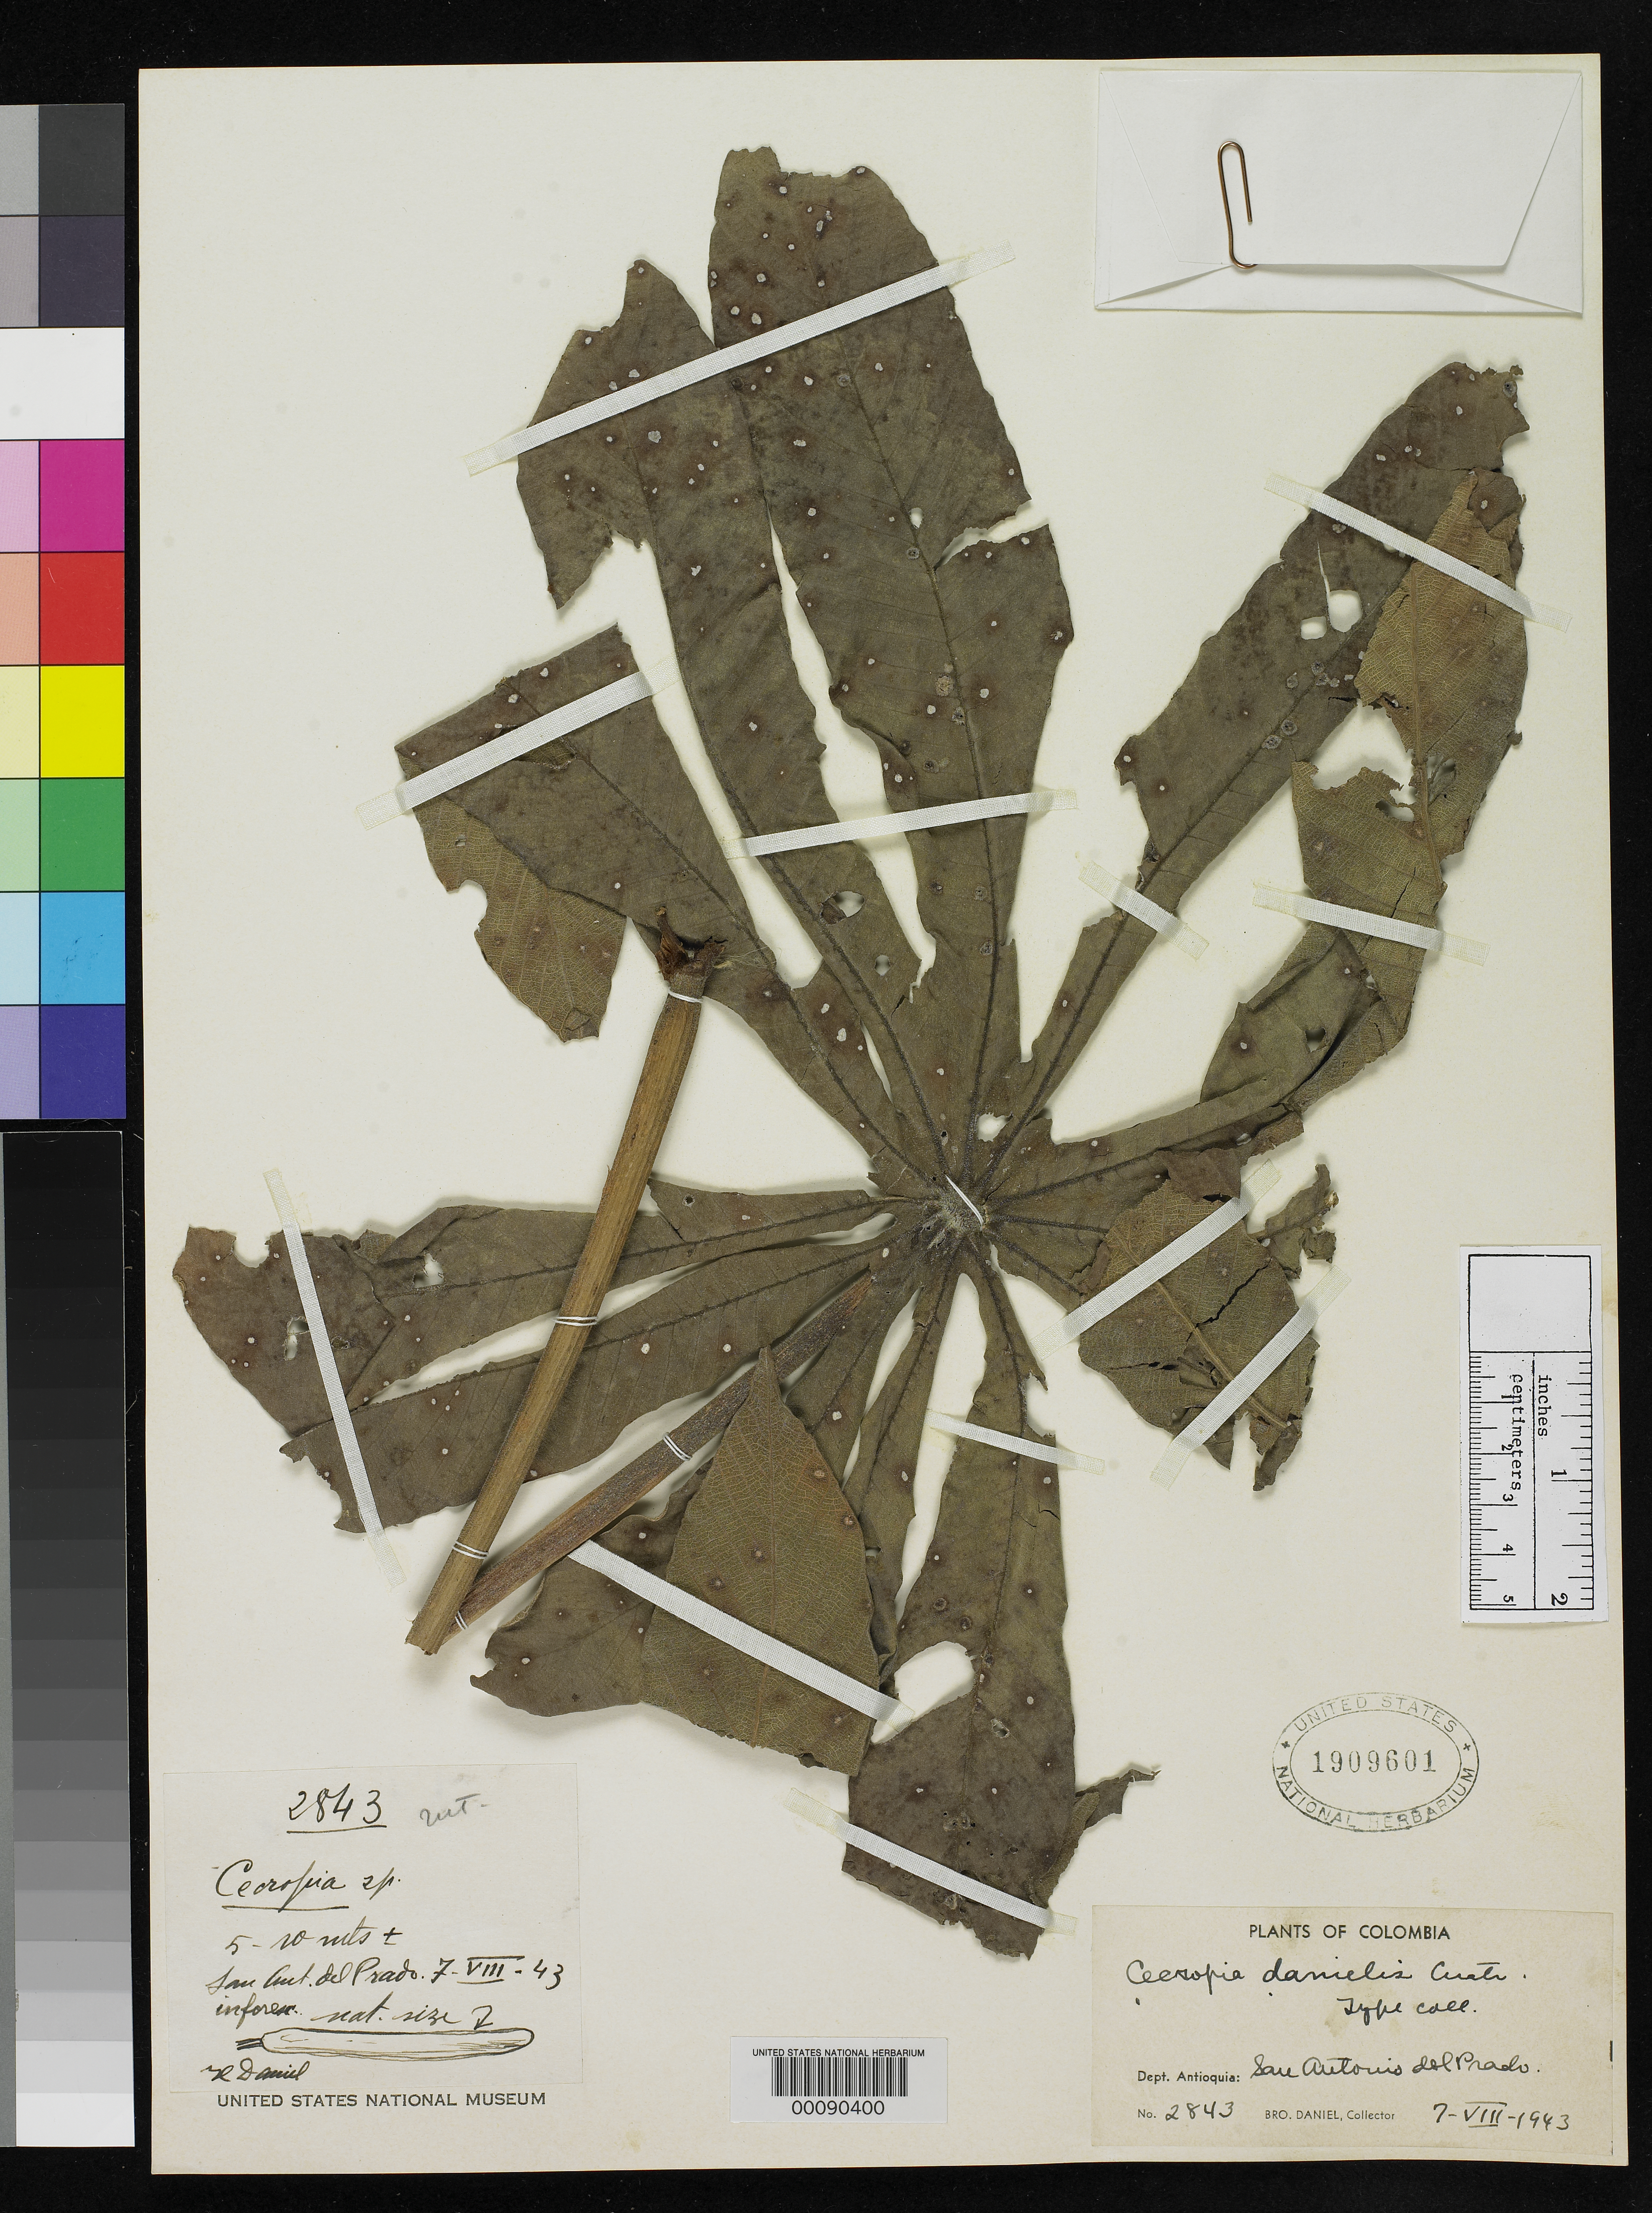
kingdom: Plantae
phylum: Tracheophyta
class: Magnoliopsida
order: Rosales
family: Urticaceae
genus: Cecropia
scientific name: Cecropia danielis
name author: Cuatrec.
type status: Isotype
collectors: Bro. Daniel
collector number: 2843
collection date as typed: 07 Aug 1943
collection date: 1943-08-07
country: Colombia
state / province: Antioquia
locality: San Antonia de Prado, Valle de Medellin.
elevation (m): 1870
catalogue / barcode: US 1909601